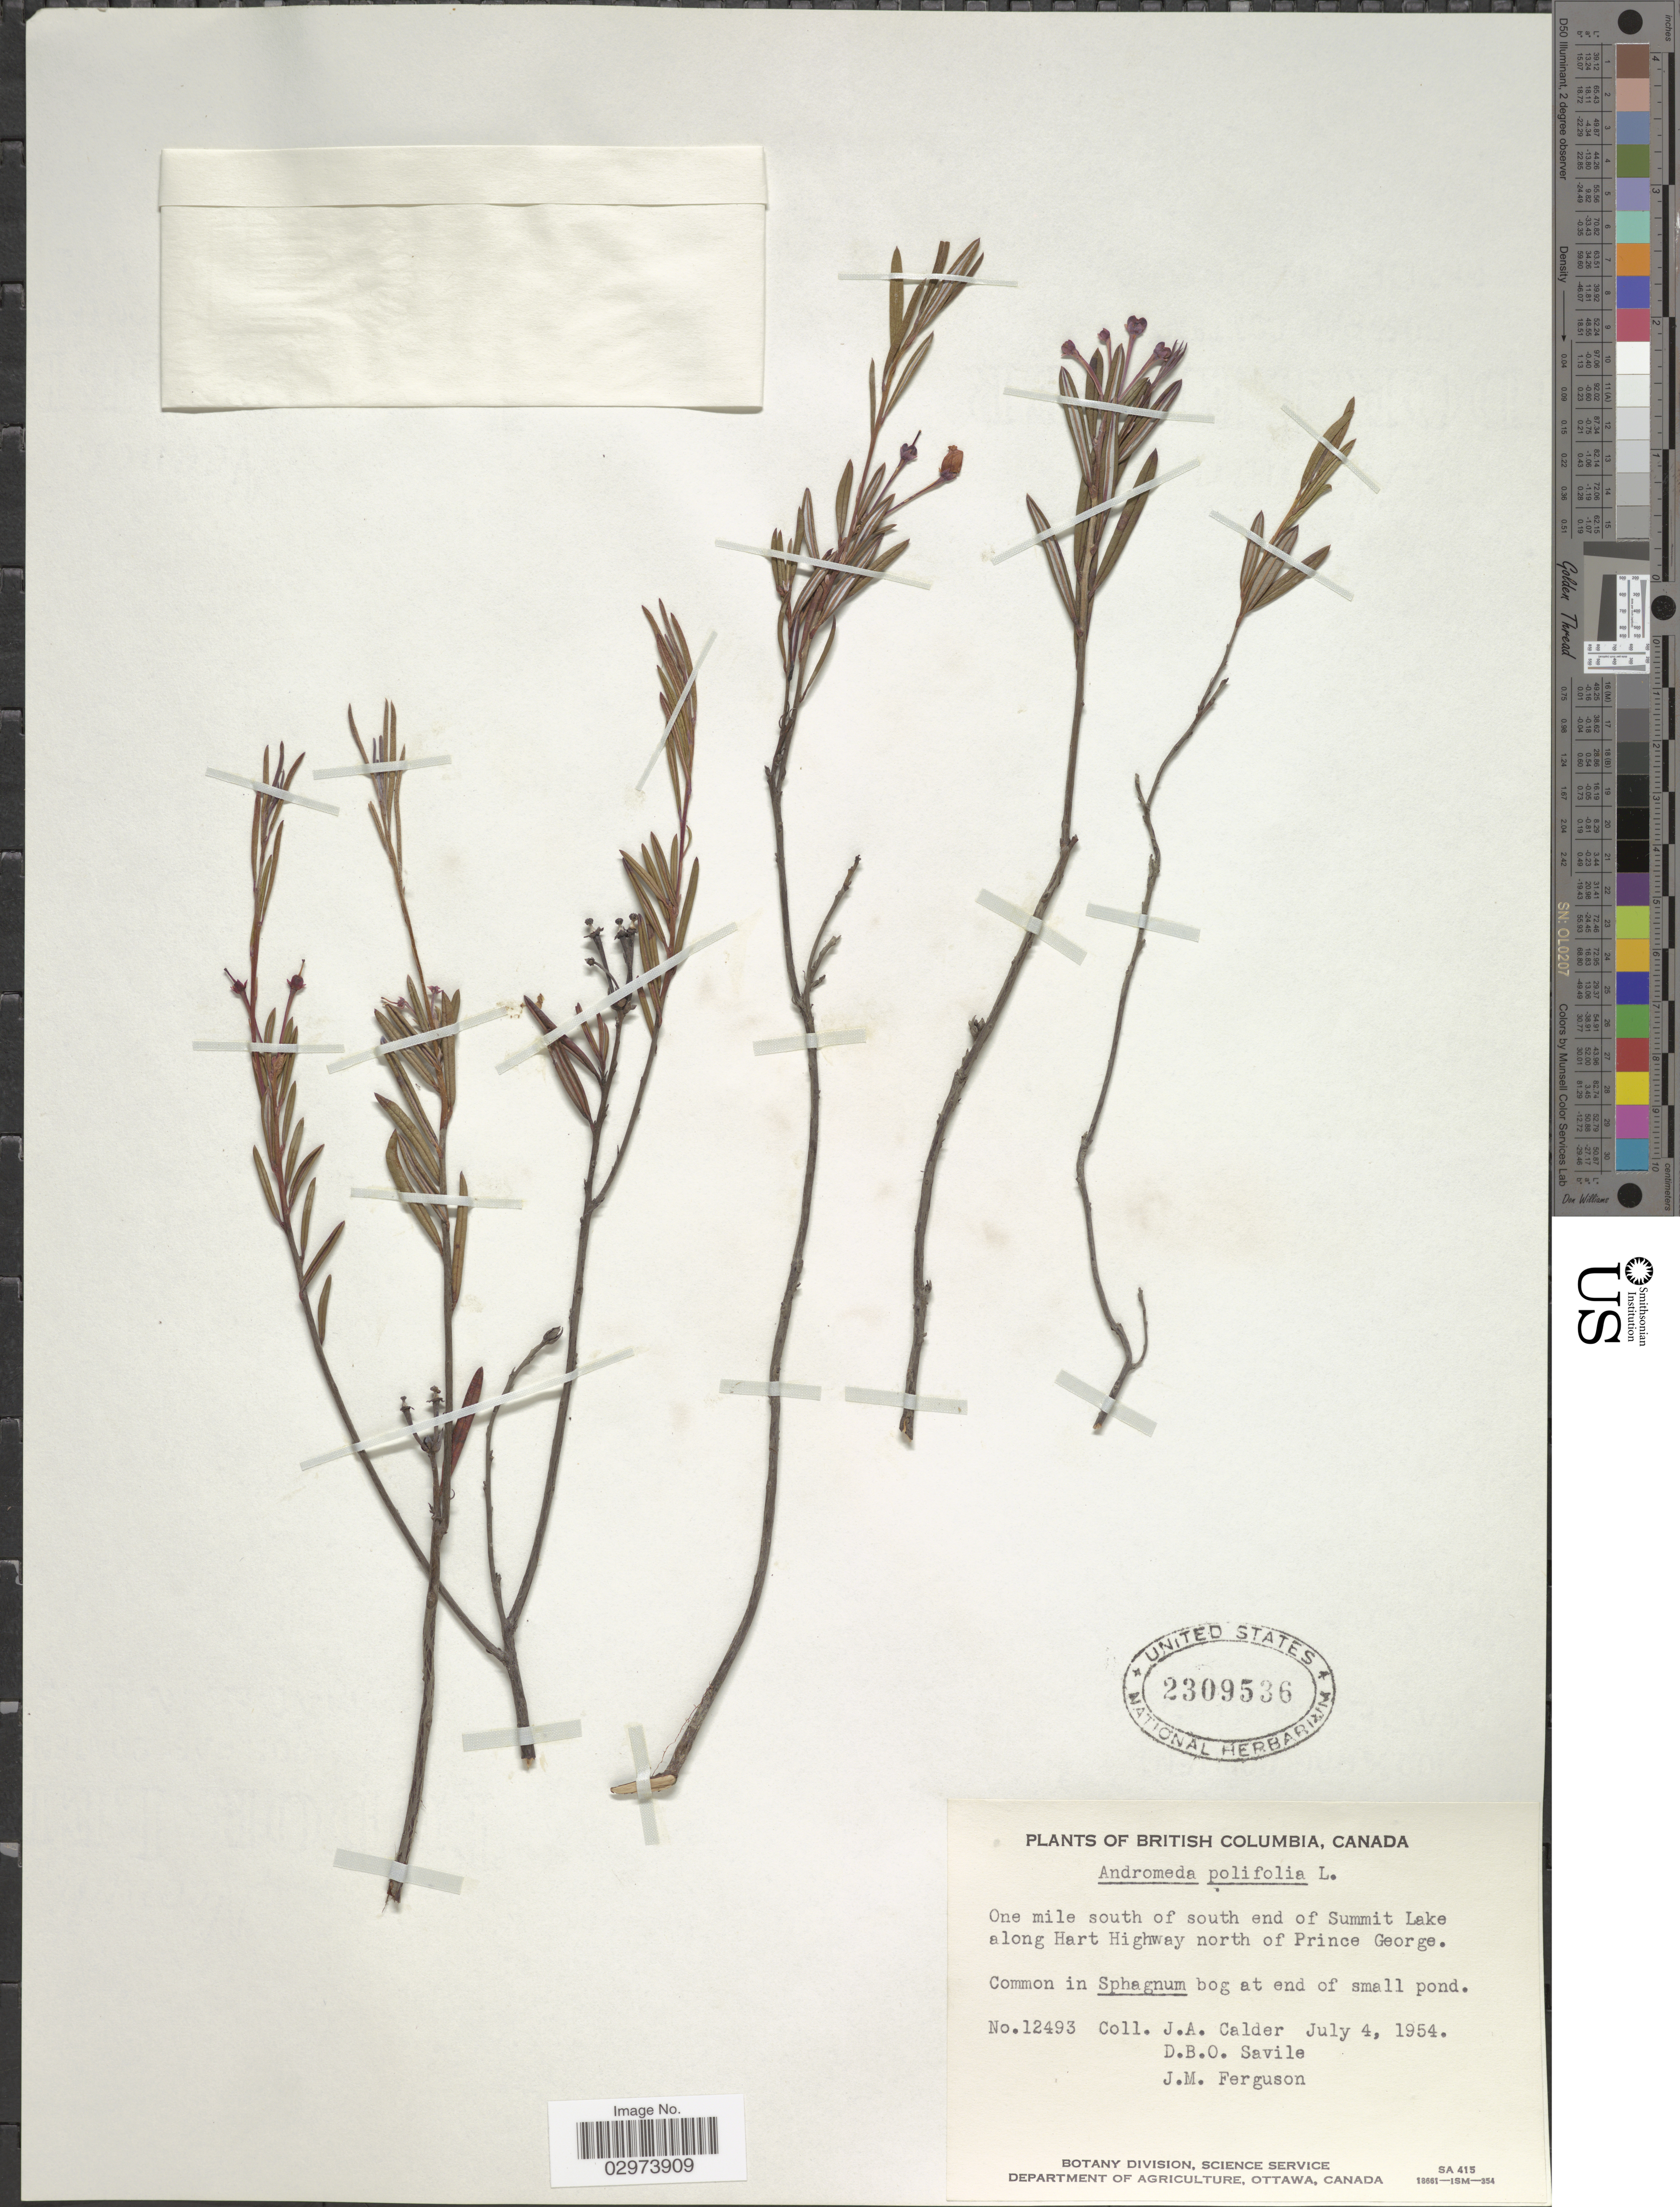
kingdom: Plantae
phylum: Tracheophyta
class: Magnoliopsida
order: Ericales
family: Ericaceae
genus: Andromeda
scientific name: Andromeda polifolia var. latifolia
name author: Aiton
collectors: J. A. Calder, D. Savile & J. M. Ferguson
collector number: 12493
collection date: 1954-07-04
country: Canada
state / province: British Columbia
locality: One mile south of south end of Summit Lake along Hart Highway north of Prince George.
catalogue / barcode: US 2309536